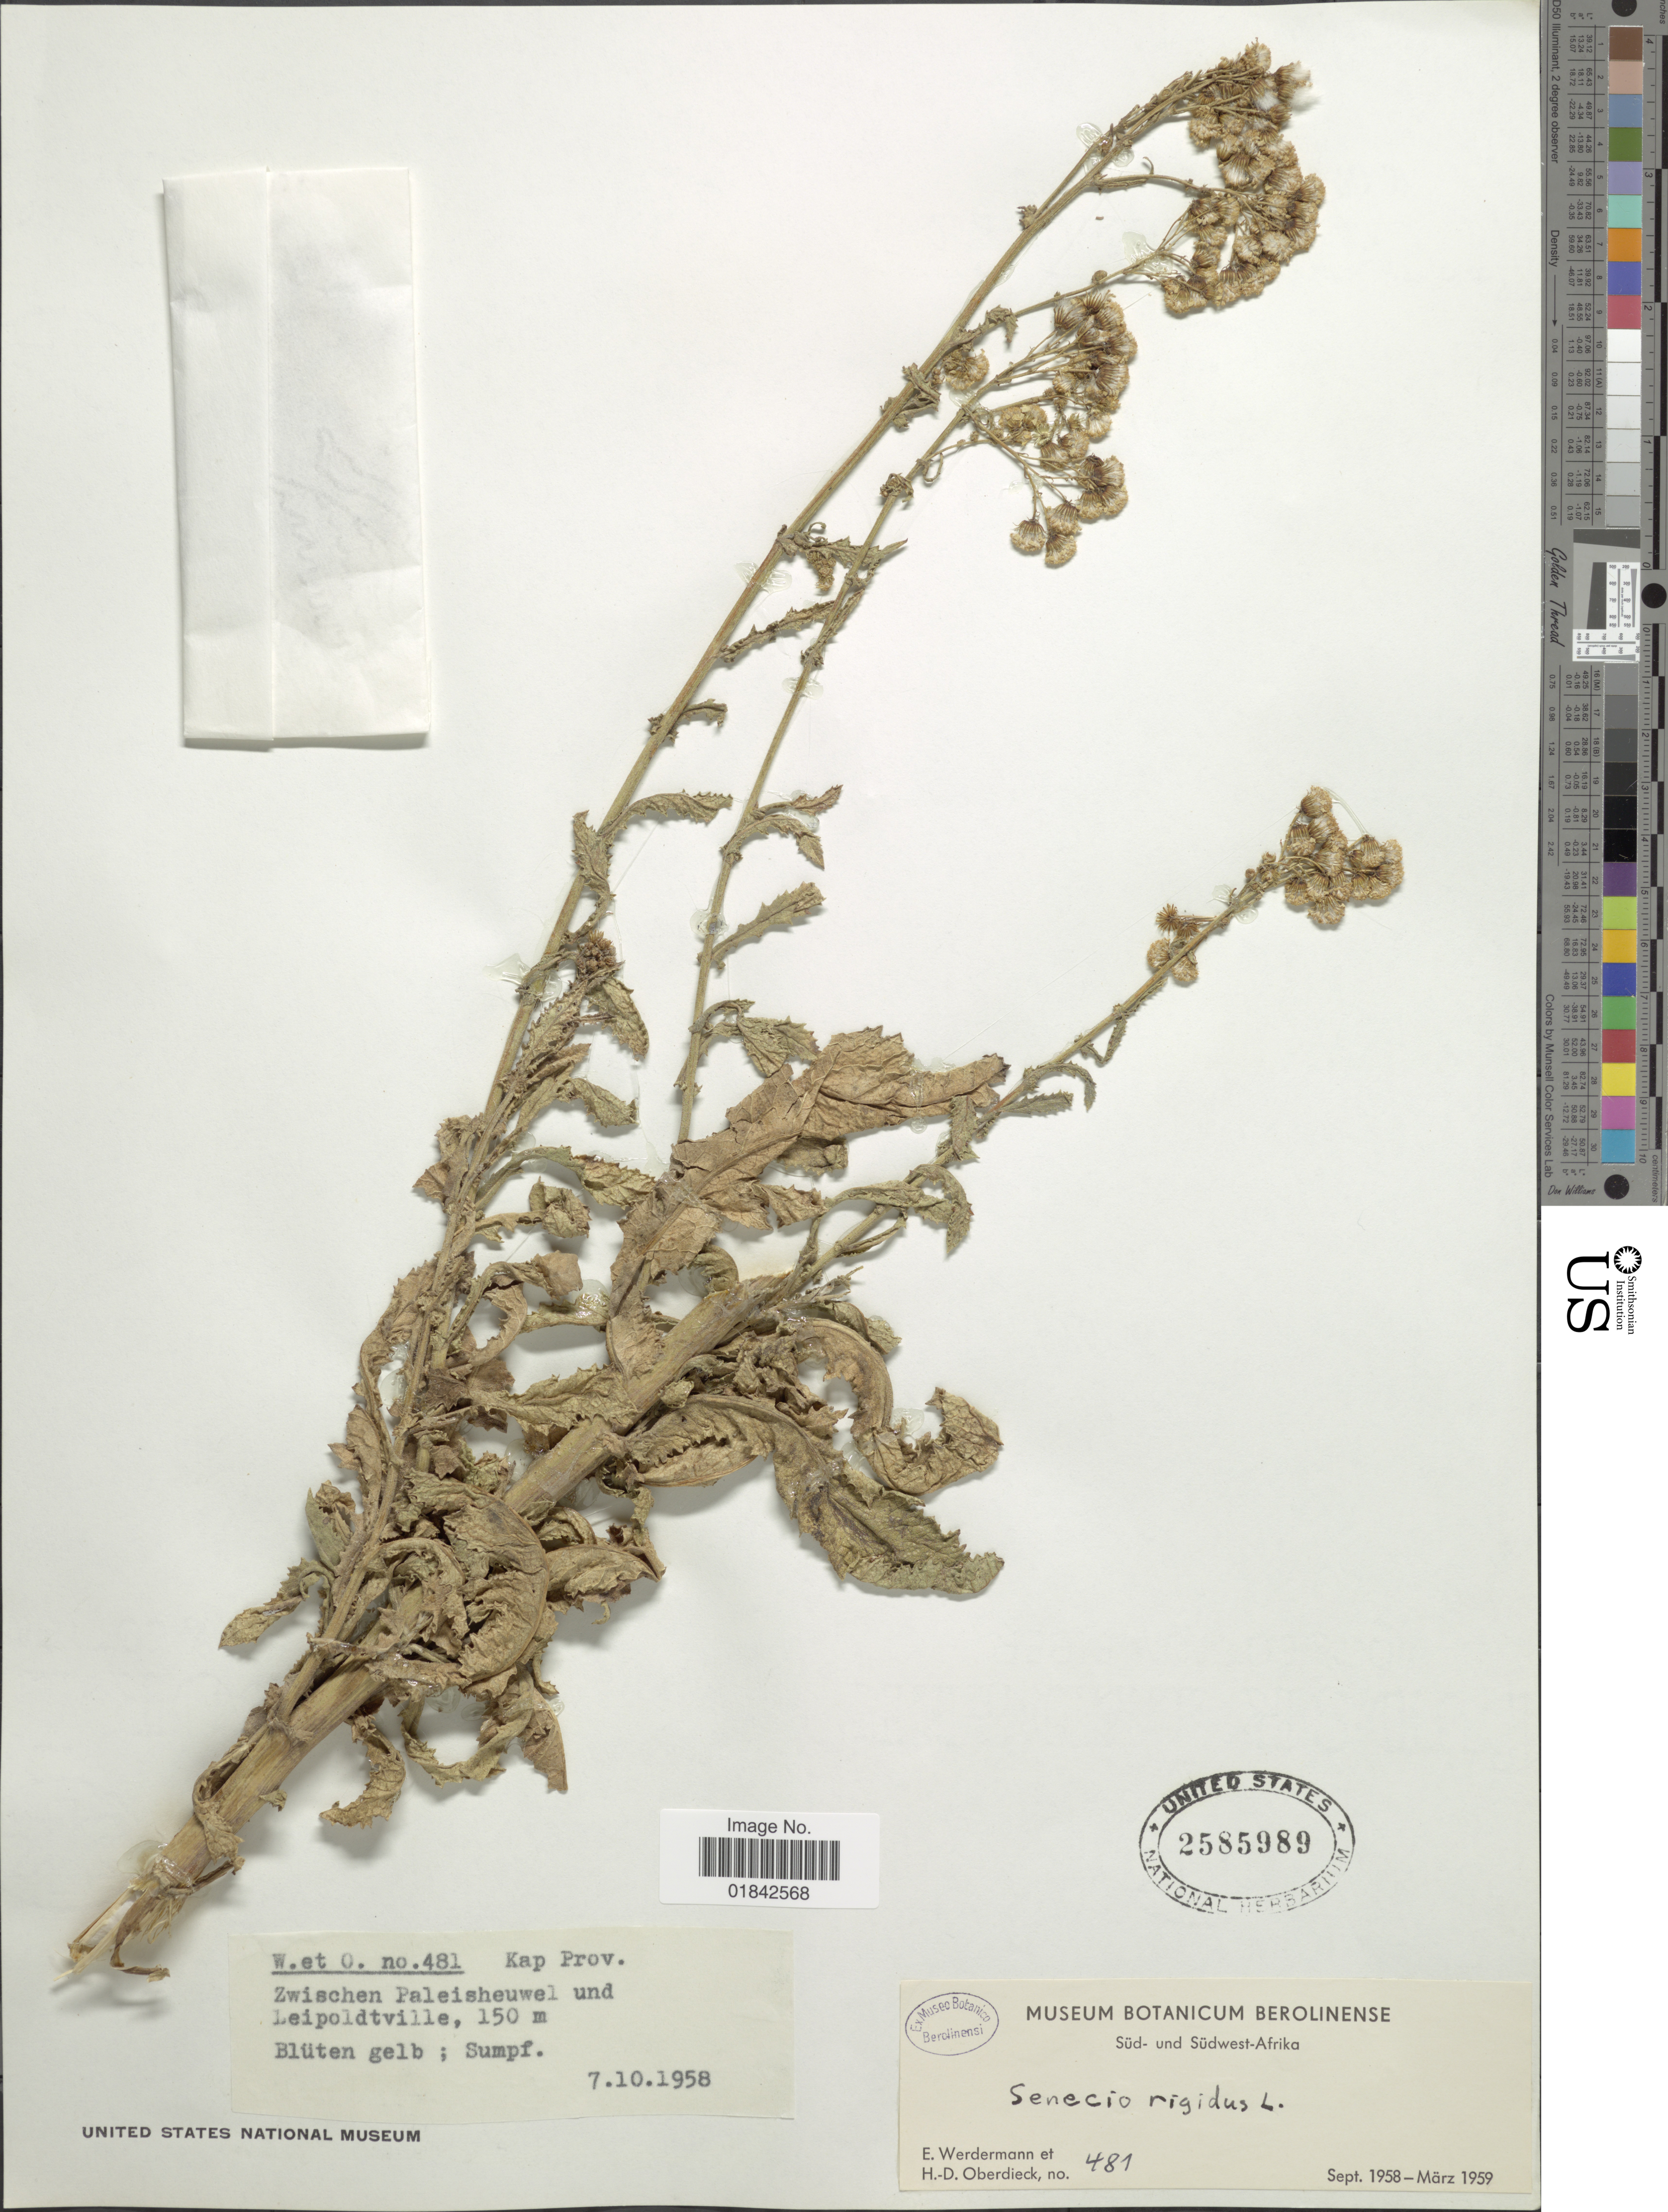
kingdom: Plantae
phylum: Tracheophyta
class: Magnoliopsida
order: Asterales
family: Asteraceae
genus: Senecio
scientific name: Senecio rigidus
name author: L.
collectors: E. Werdermann & H. Oberdieck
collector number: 481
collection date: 1958-09/1959-03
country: South Africa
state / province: Western Cape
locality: Kap Prov. Zwischen Paleisheuwel und Leipoldtville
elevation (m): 150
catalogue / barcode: US 2585989